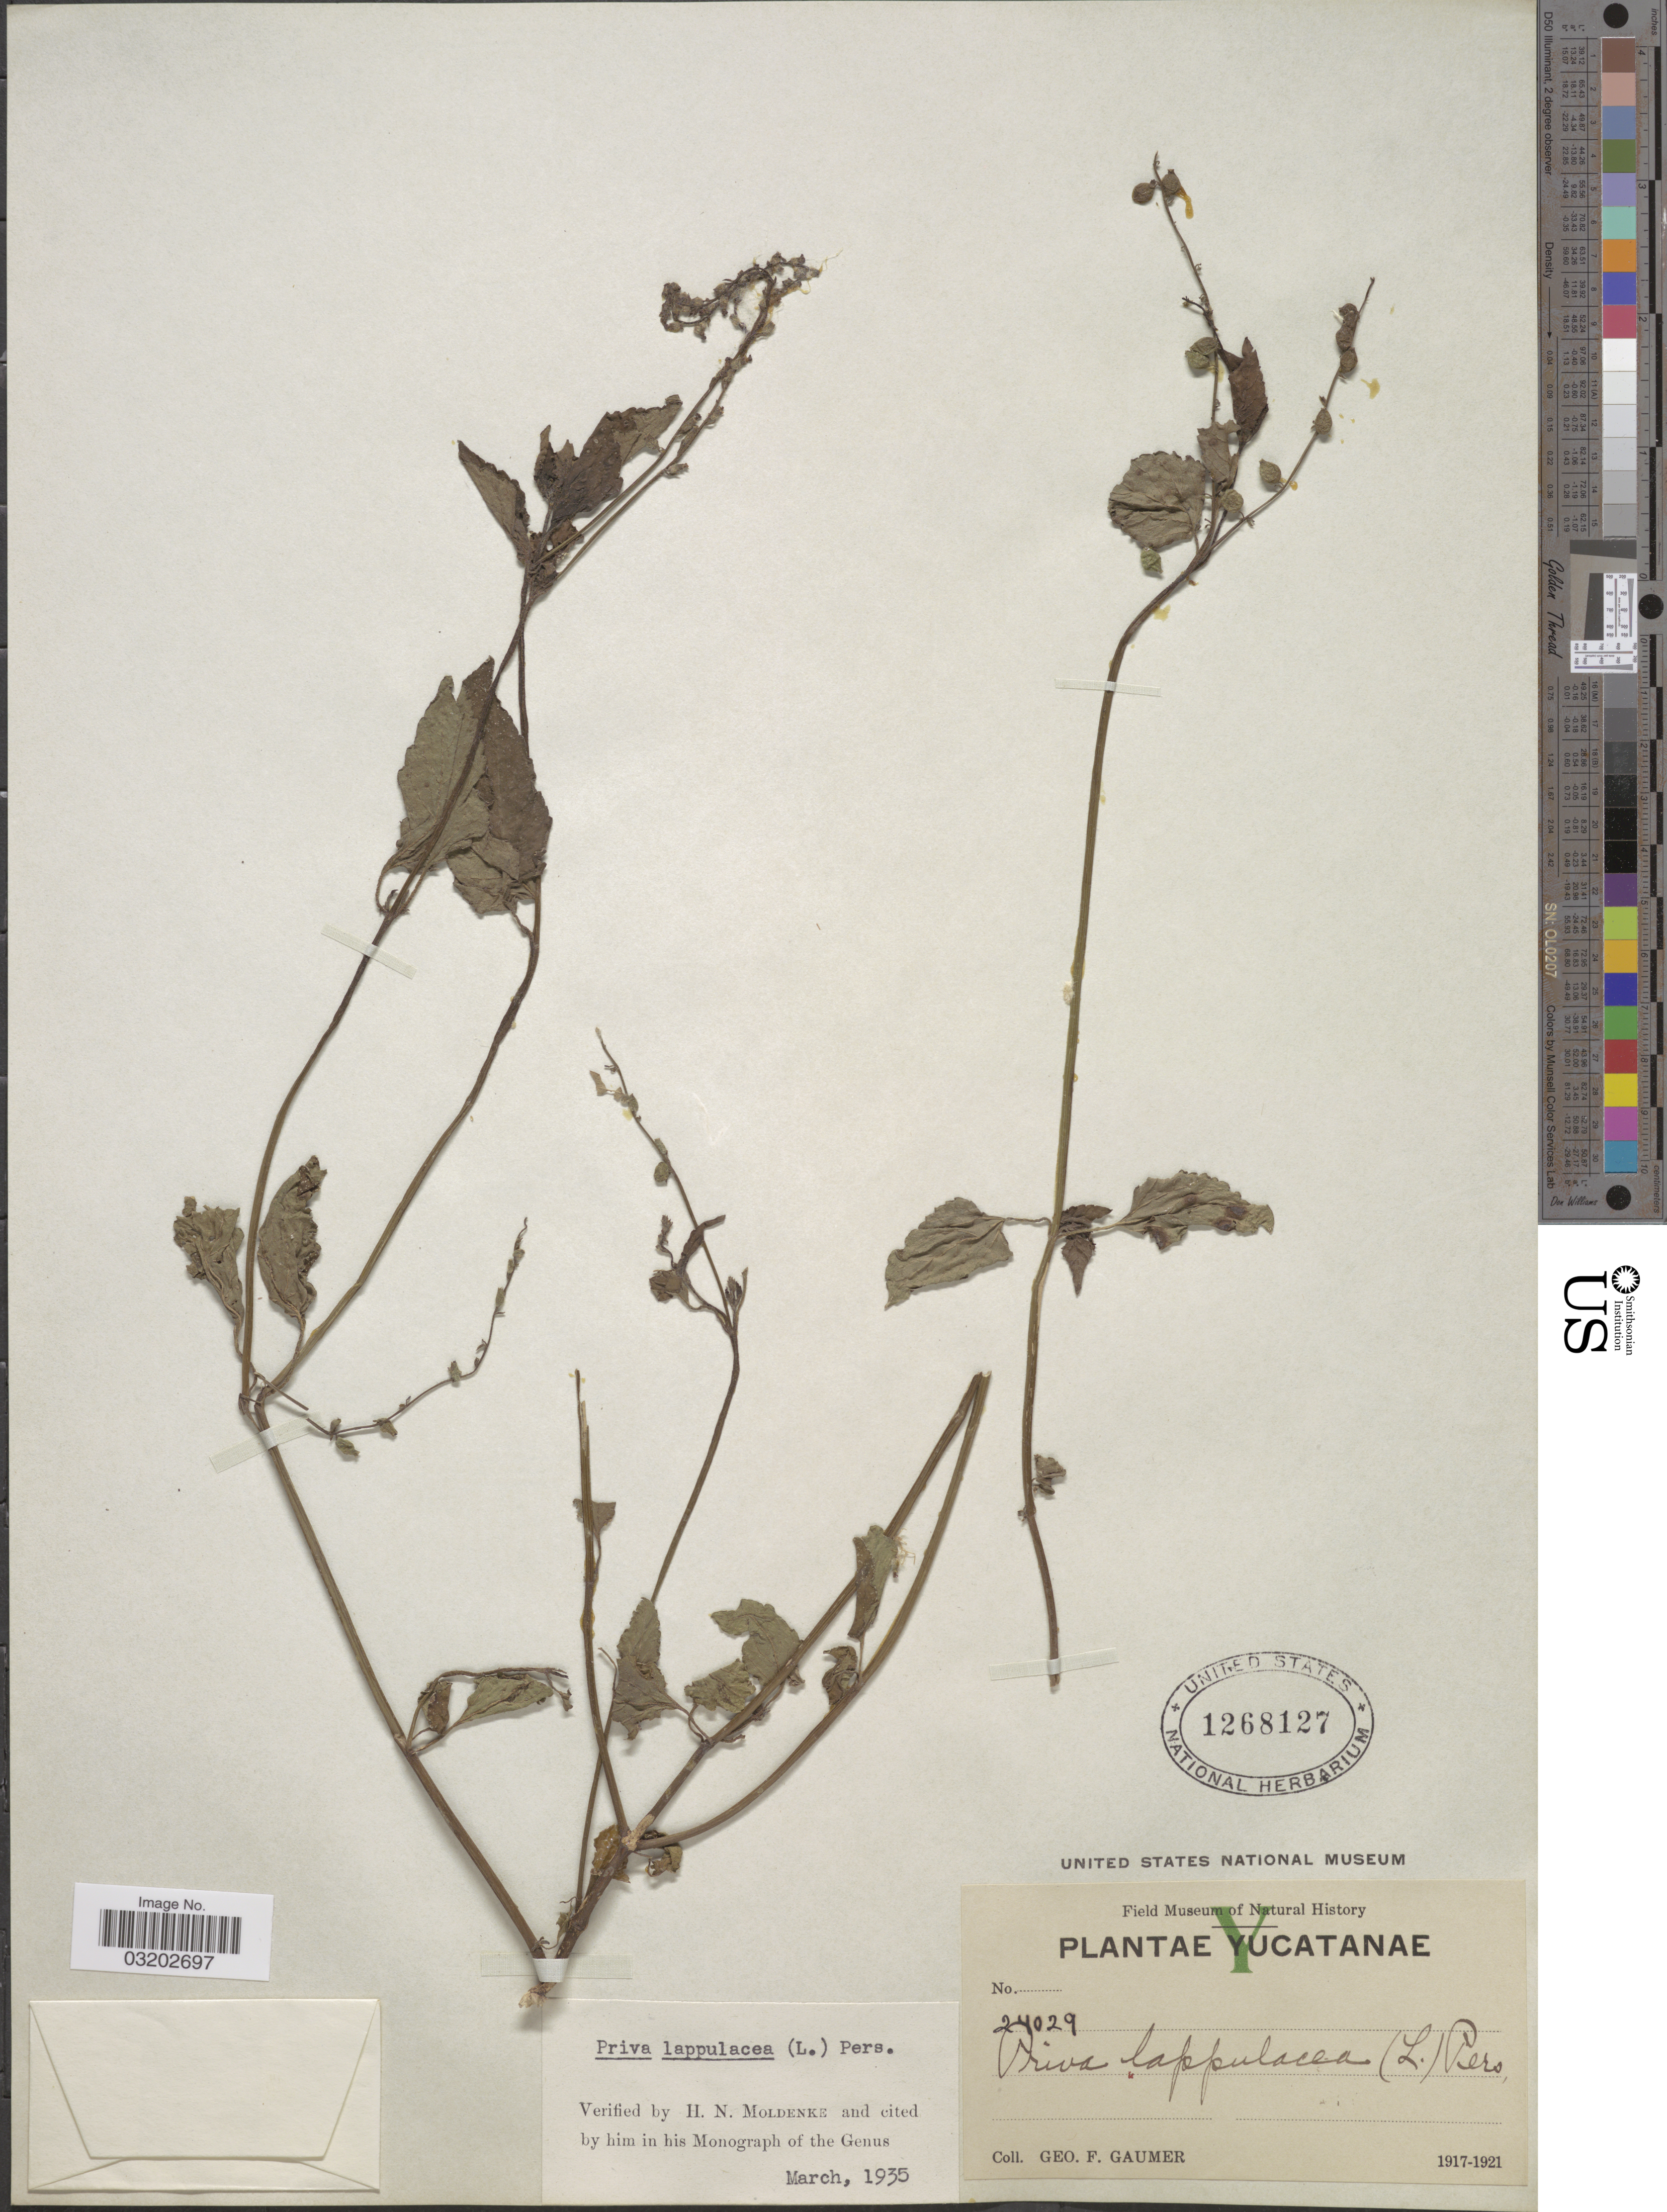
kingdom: Plantae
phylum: Tracheophyta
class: Magnoliopsida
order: Lamiales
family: Verbenaceae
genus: Priva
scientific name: Priva lappulacea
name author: (L.) Pers.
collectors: G. F. Gaumer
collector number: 24029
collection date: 1917/1921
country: Mexico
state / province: Yucatán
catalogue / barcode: US 1268127